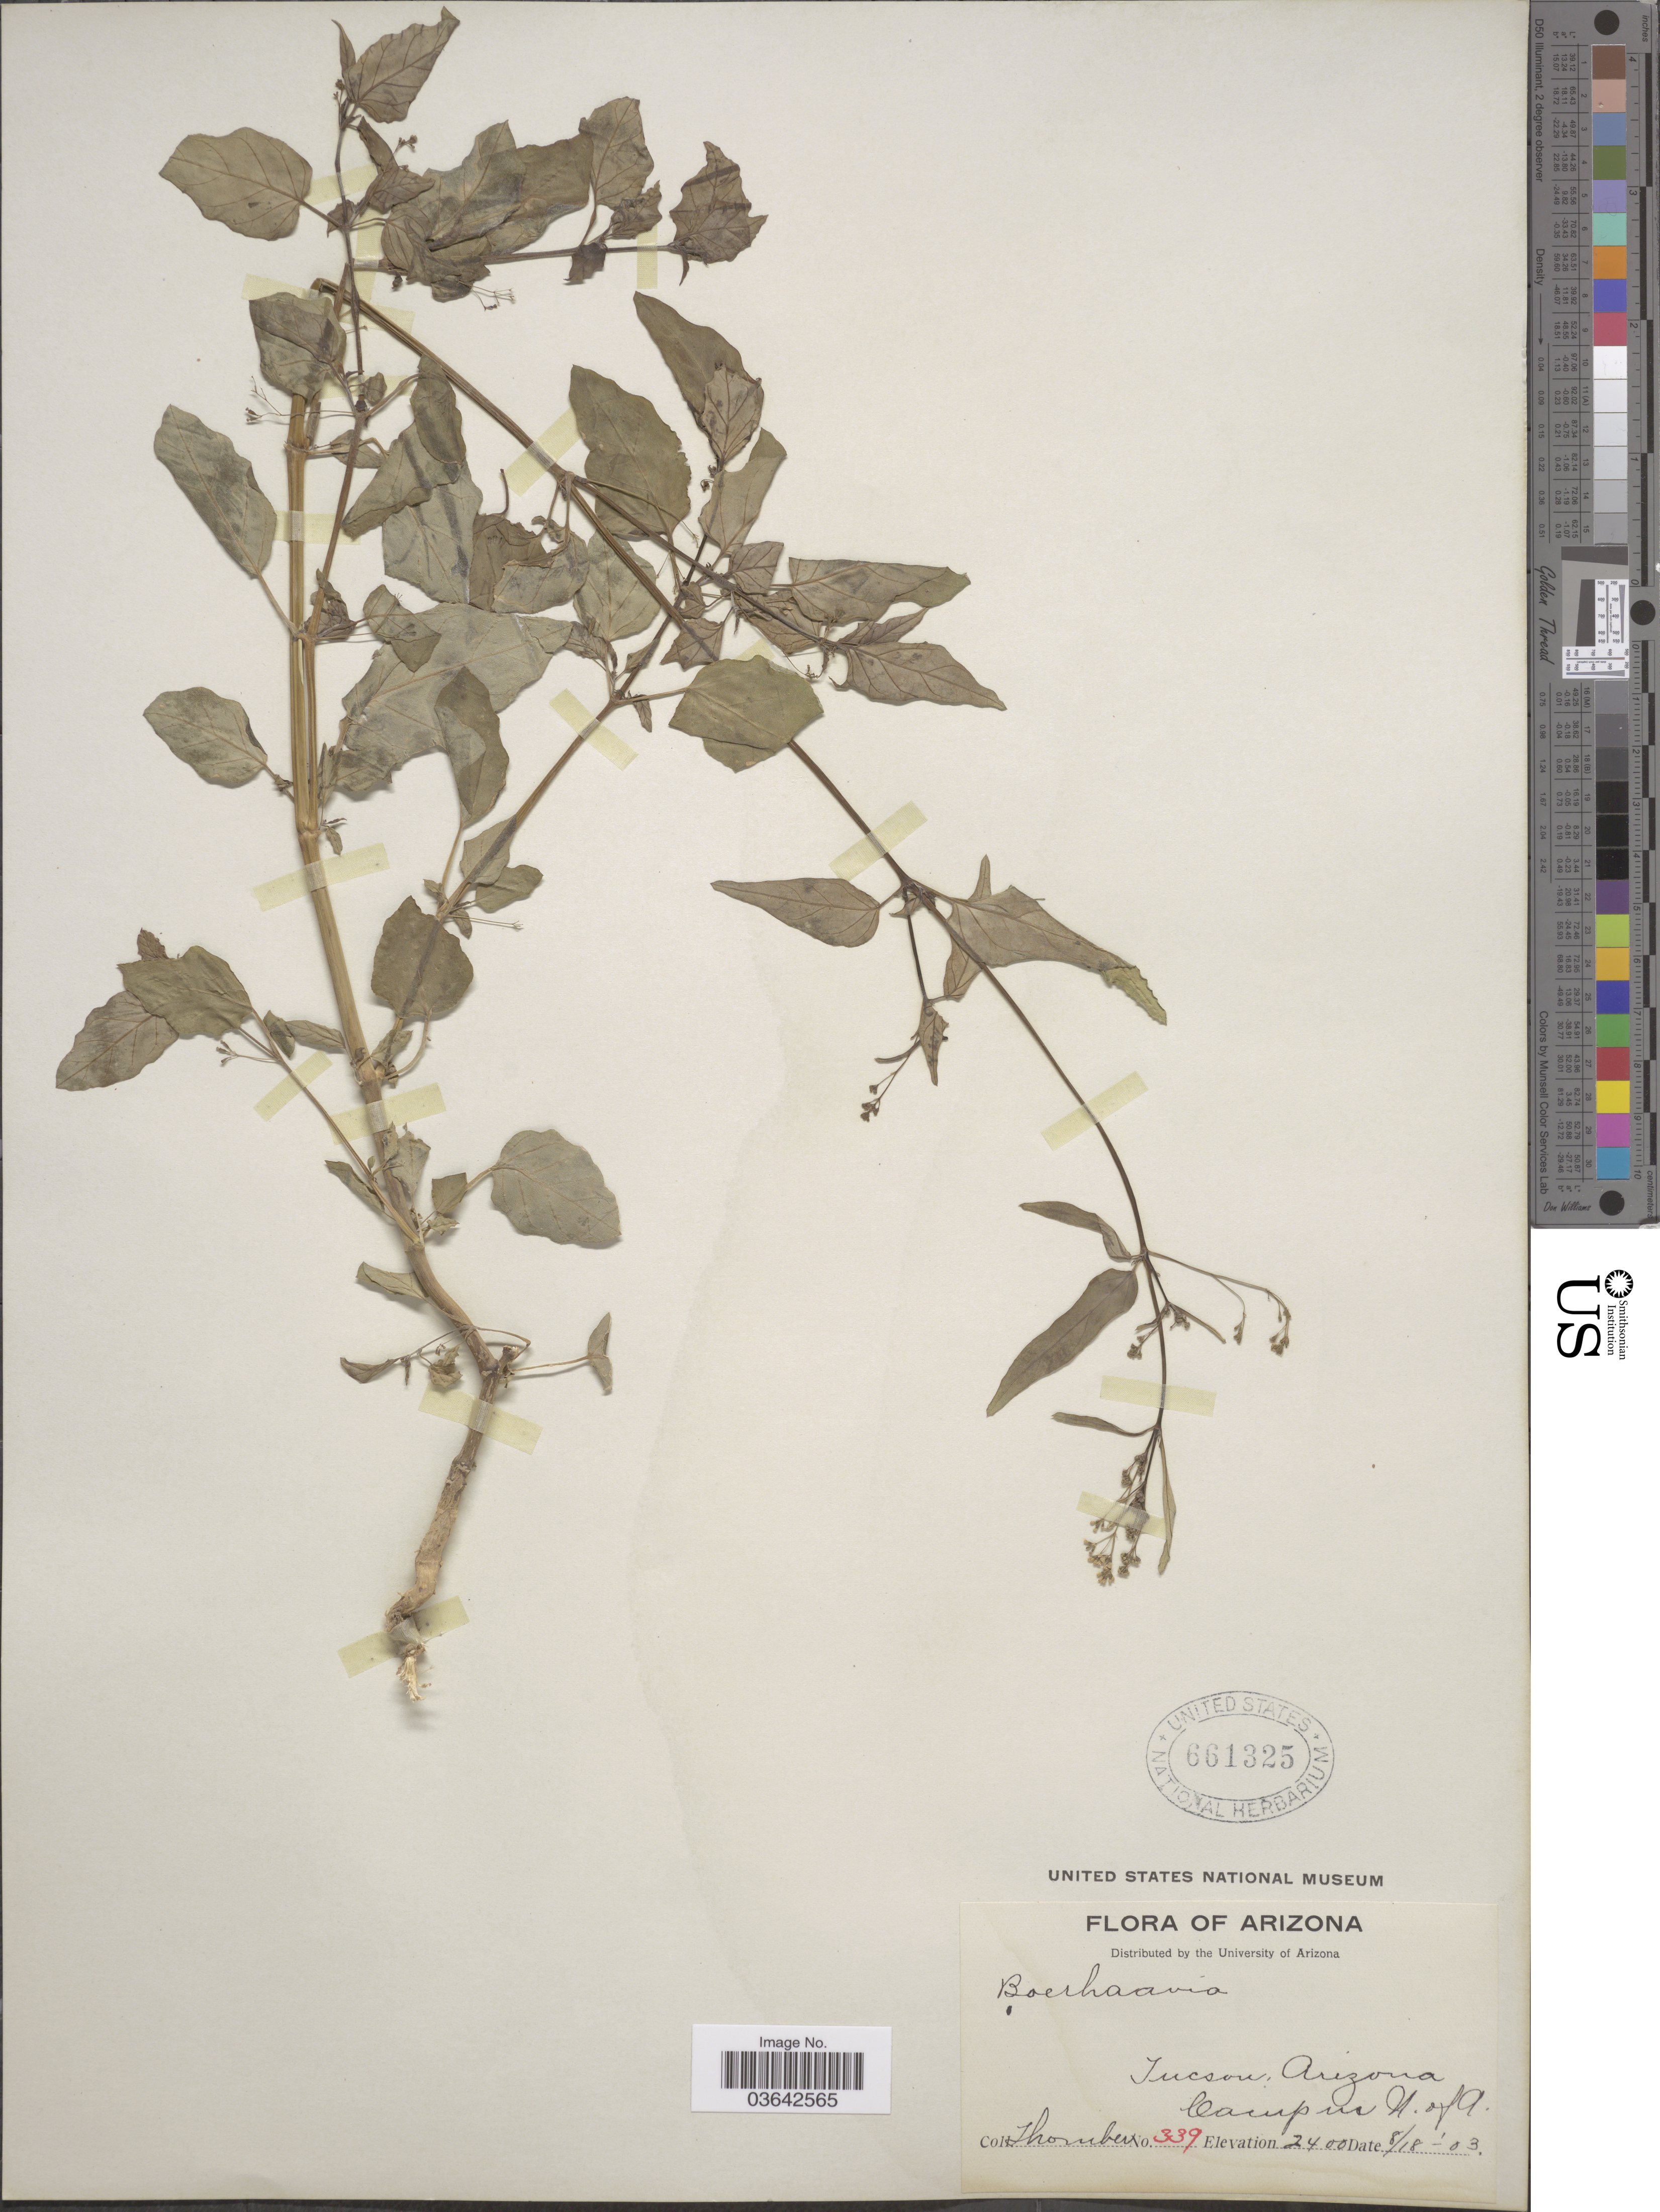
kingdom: Plantae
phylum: Tracheophyta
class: Magnoliopsida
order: Caryophyllales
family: Nyctaginaceae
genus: Boerhavia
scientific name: Boerhavia erecta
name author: L.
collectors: J. Thornber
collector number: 339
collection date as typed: Transcribed d/m/y: 18/8/3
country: United States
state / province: Arizona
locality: Tucson. Campus N. of A.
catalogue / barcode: US 661325